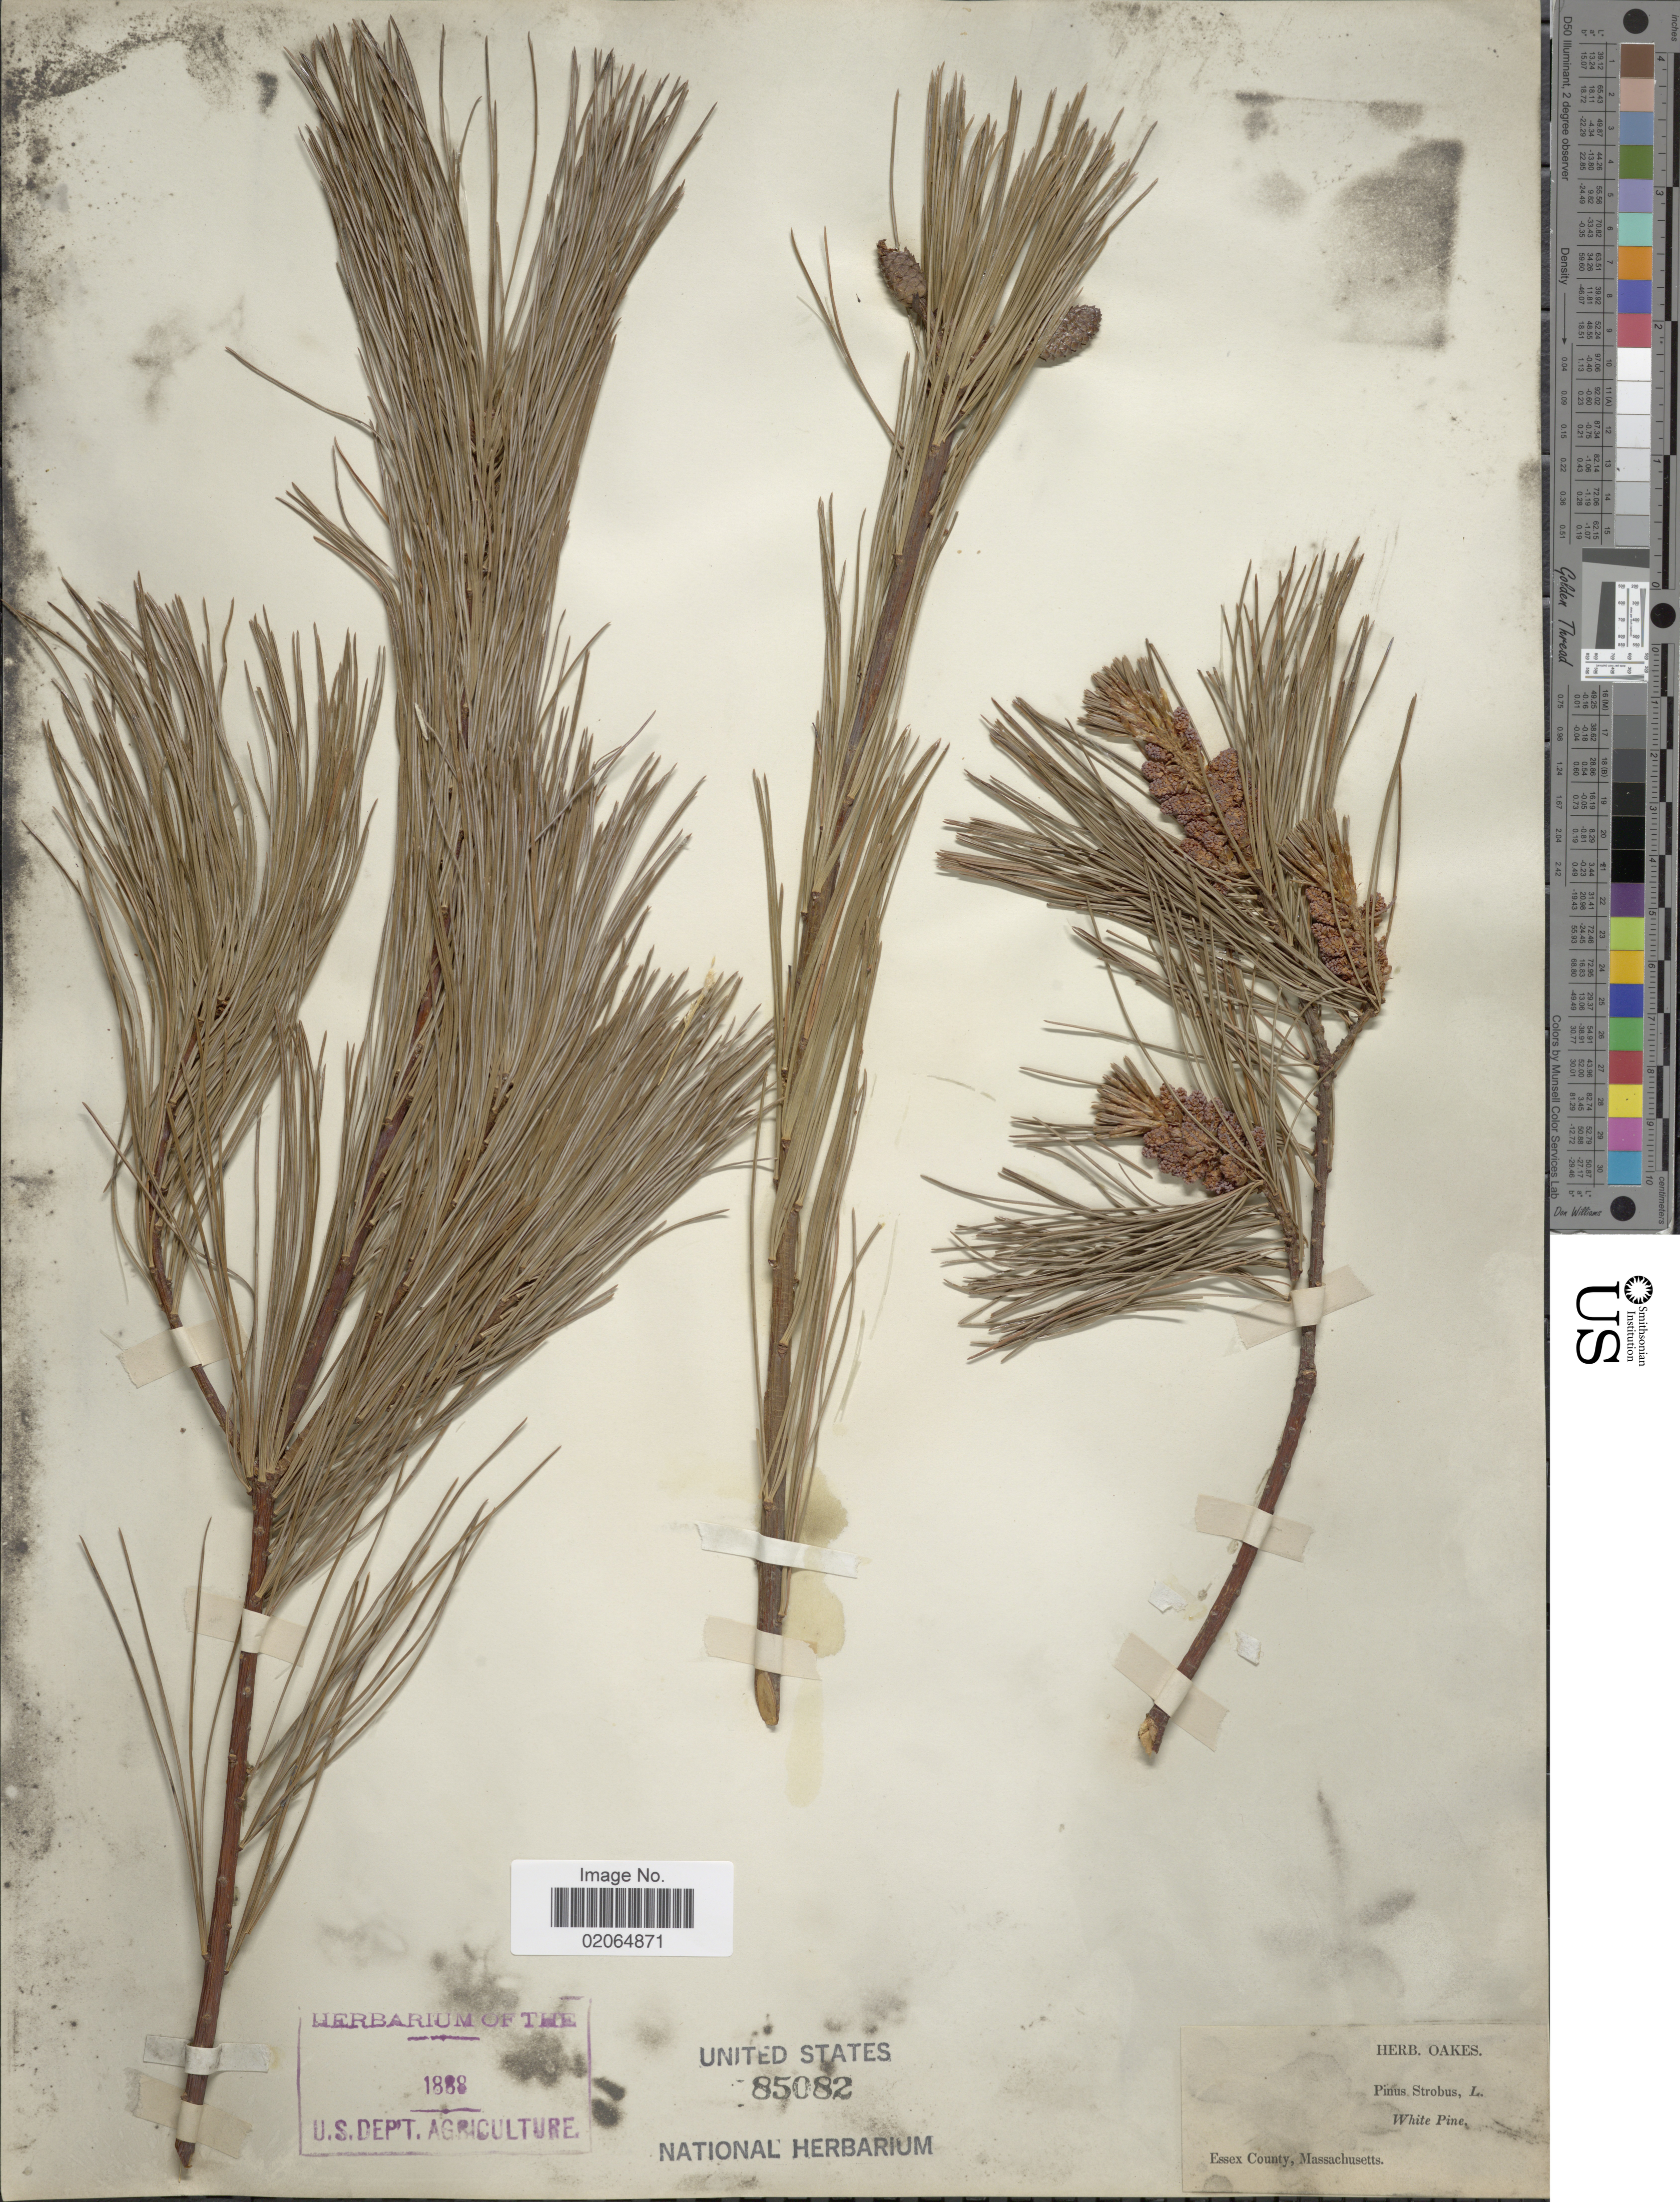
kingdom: Plantae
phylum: Tracheophyta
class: Pinopsida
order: Pinales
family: Pinaceae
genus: Pinus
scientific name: Pinus strobus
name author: L.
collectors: ex herb. Oakes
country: United States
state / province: Massachusetts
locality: Essex County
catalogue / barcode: US 85082